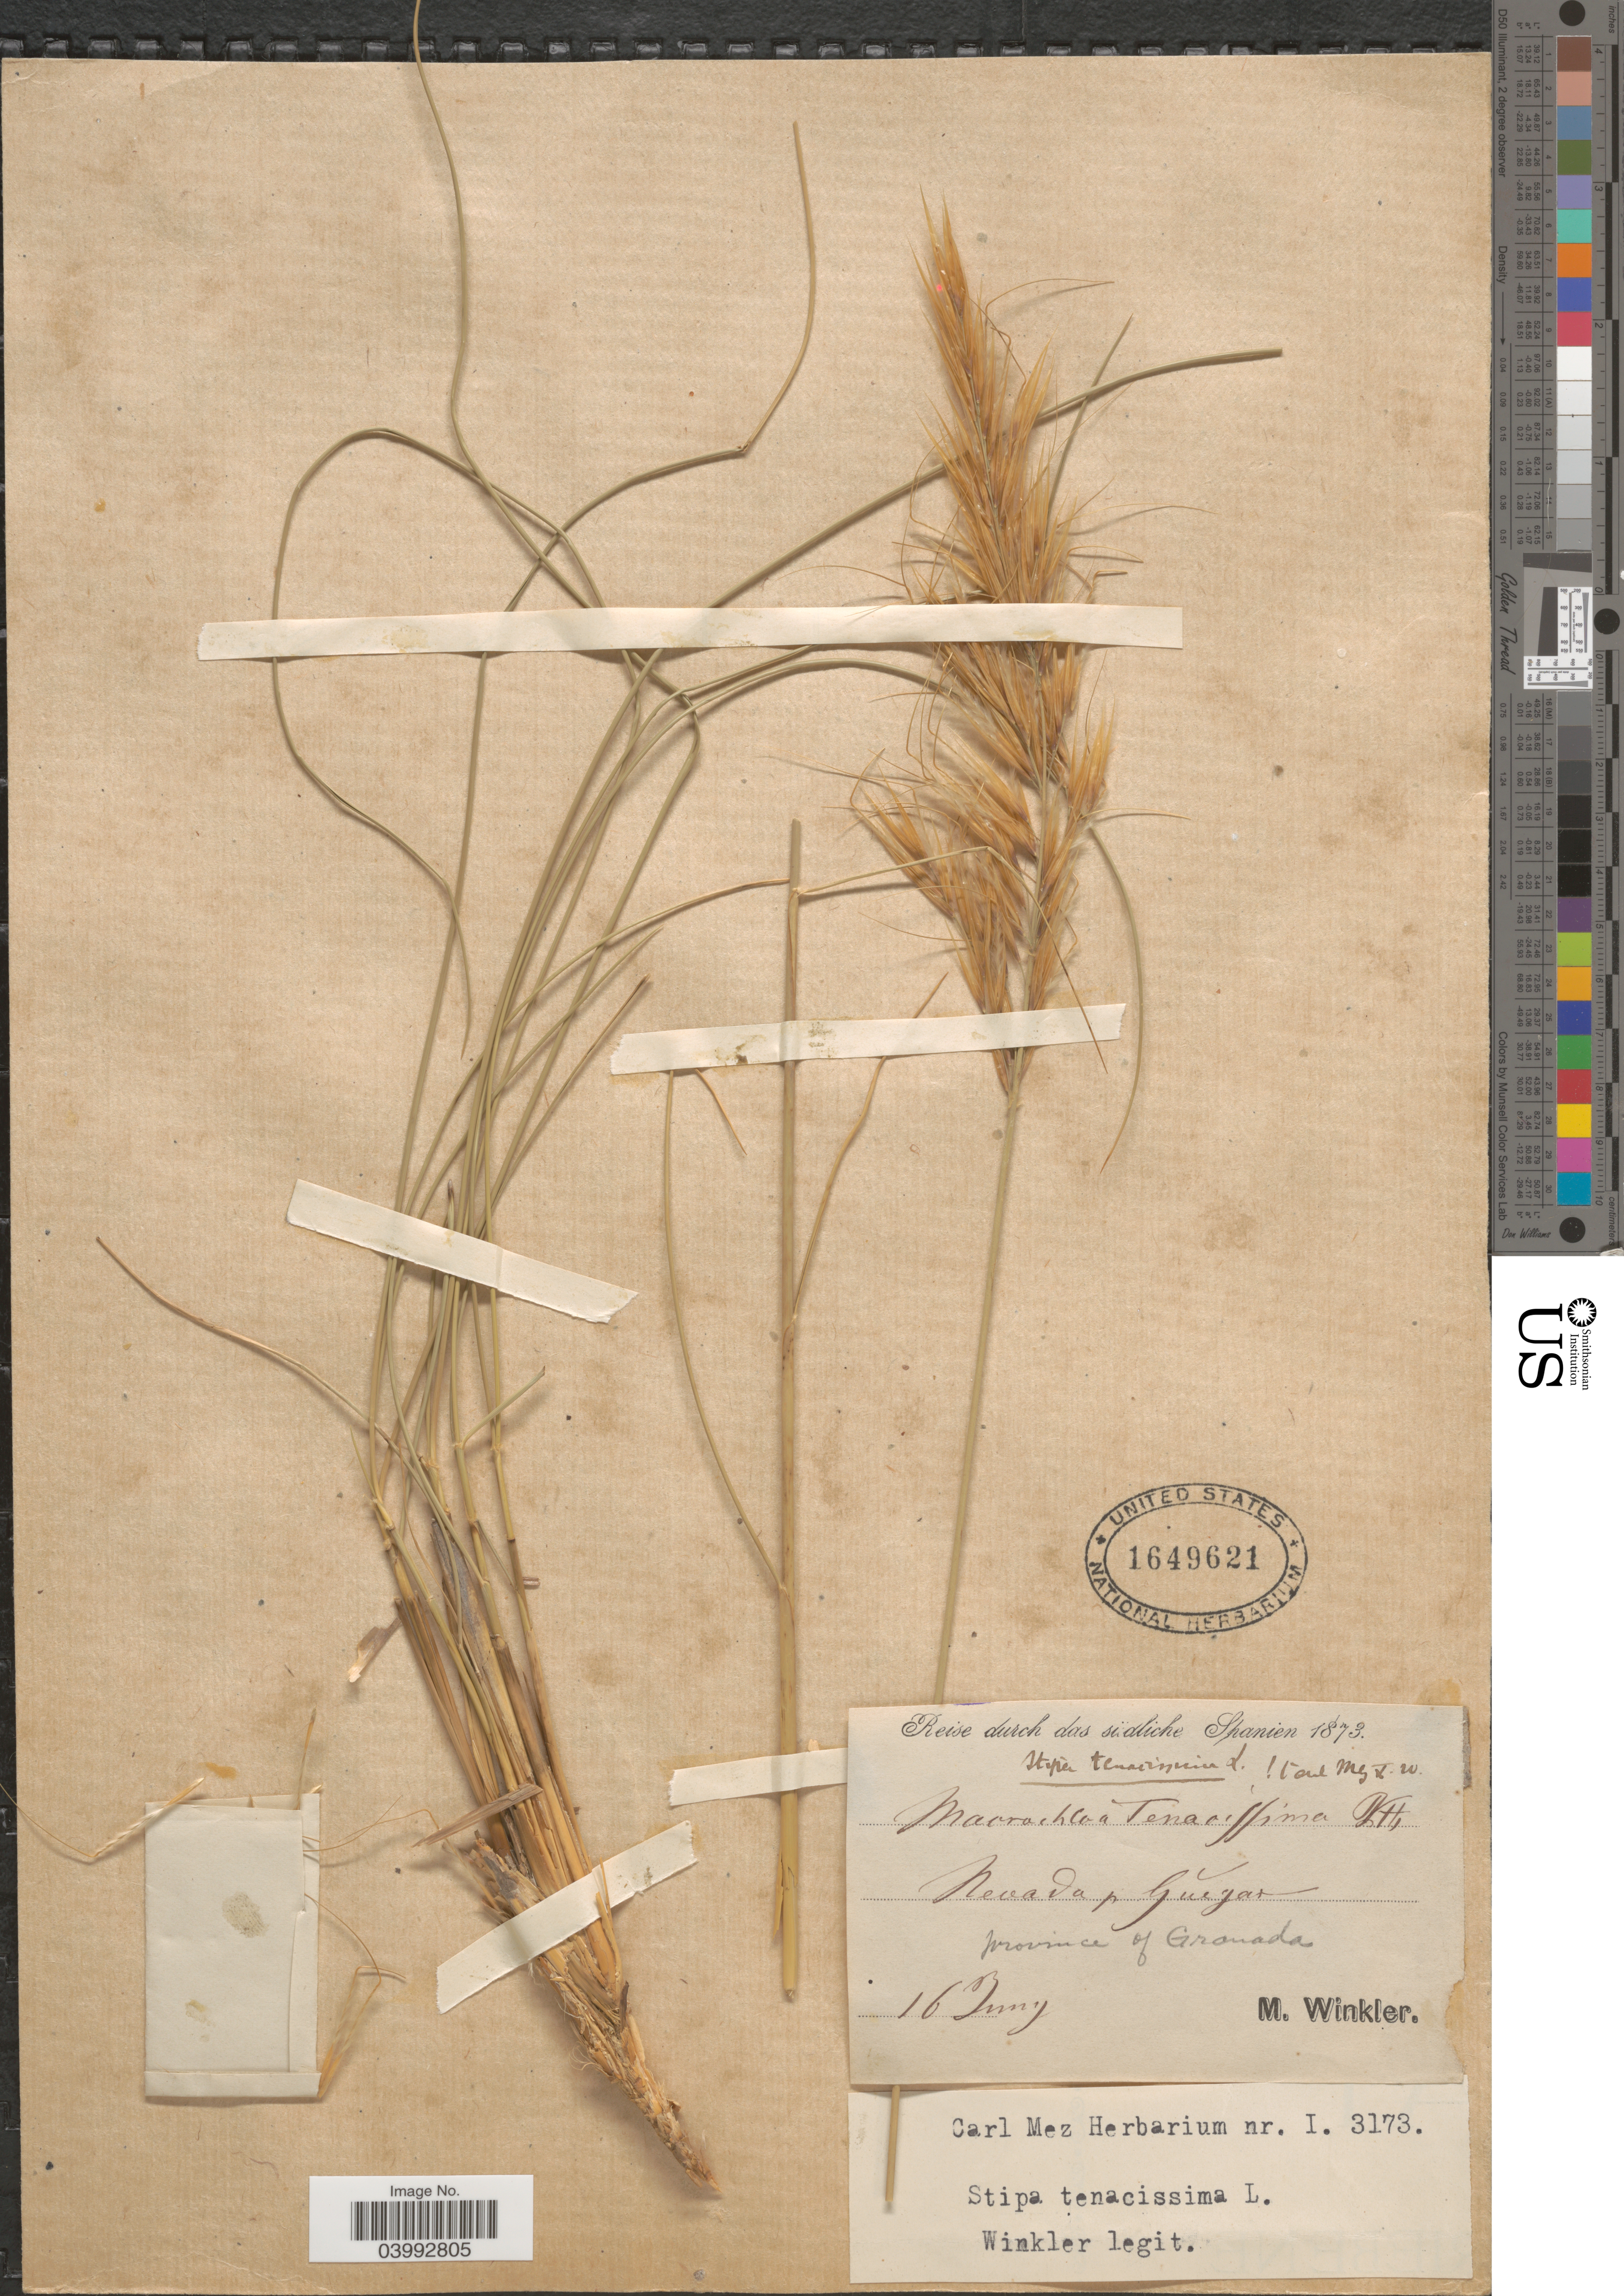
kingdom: Plantae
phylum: Tracheophyta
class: Liliopsida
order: Poales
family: Poaceae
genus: Macrochloa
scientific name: Macrochloa tenacissima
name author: (L.) Kunth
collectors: M. Winkler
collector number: I.3173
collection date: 1873-06-16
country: Spain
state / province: Andalucia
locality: Nevada p Guejar. Province Granada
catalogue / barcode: US 1649621